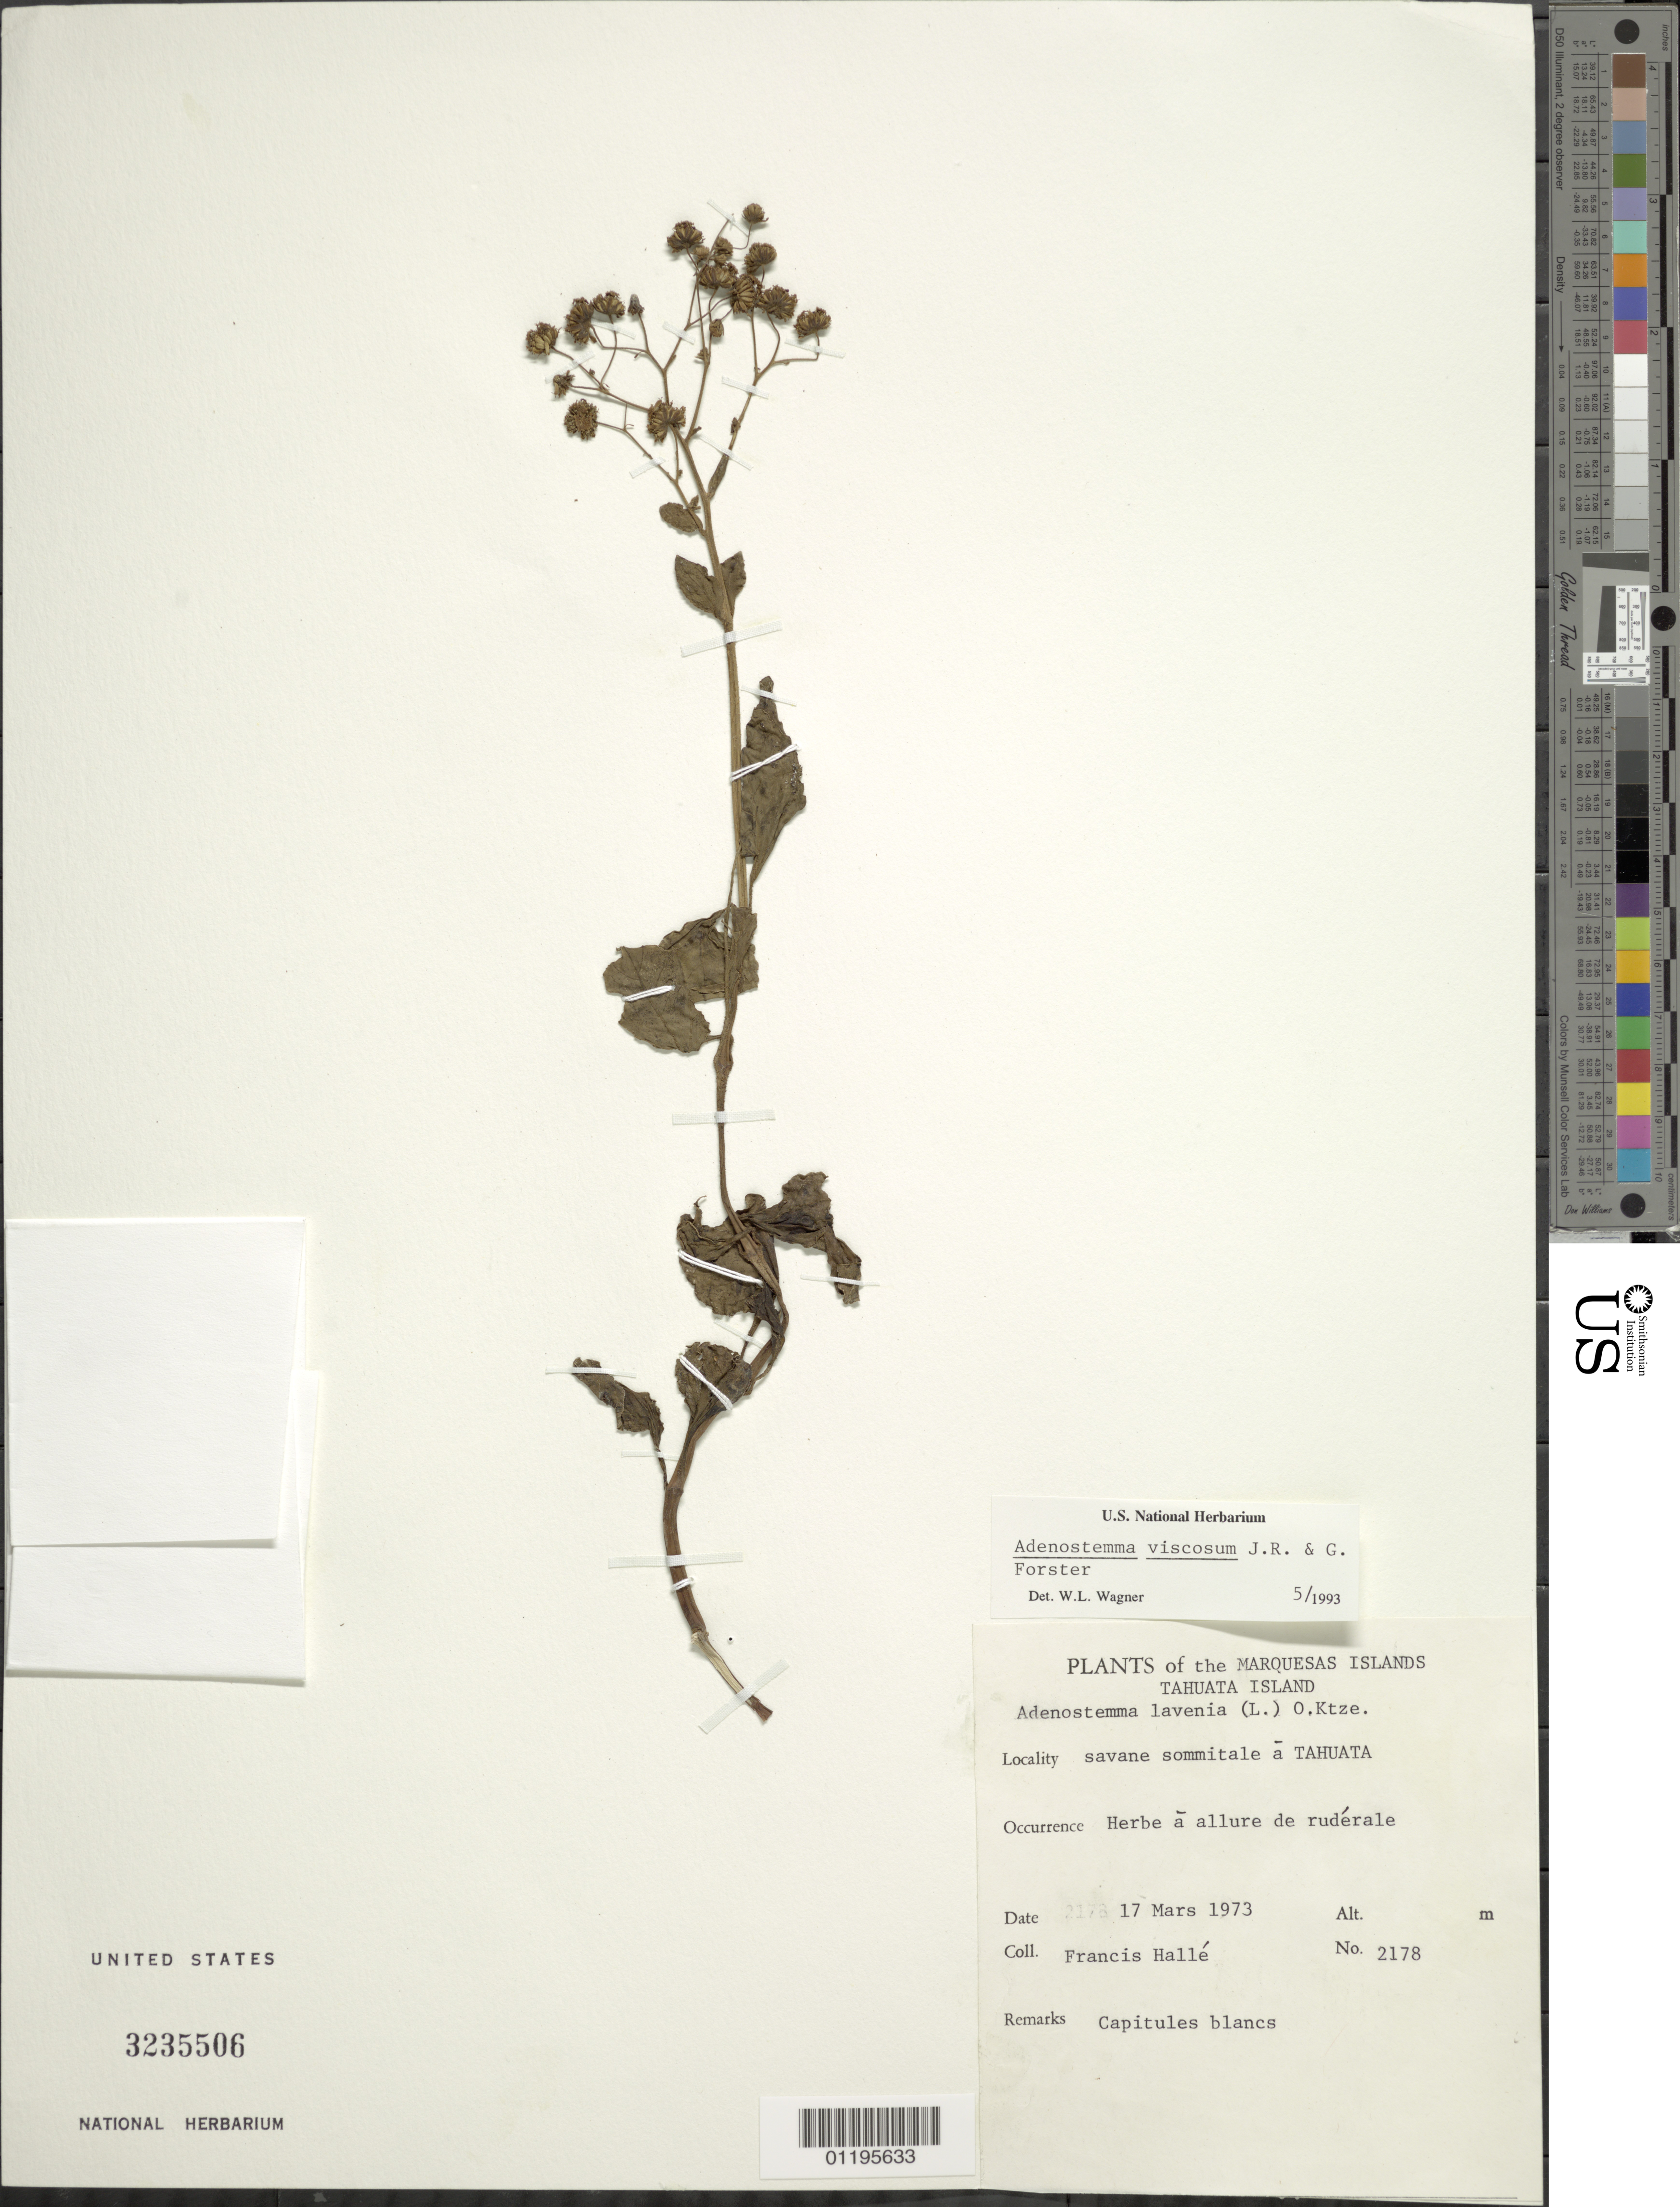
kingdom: Plantae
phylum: Tracheophyta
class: Magnoliopsida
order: Asterales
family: Asteraceae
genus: Adenostemma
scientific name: Adenostemma viscosum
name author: J.R. Forst. & G. Forst.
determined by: Wagner, W. L., (BOT), Smithsonian Institution - National Museum of Natural History (UNITED STATES)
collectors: F. Hallé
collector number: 2178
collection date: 1973-03-17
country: French Polynesia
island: Tahuata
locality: Savane sommitale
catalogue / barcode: US 3235506